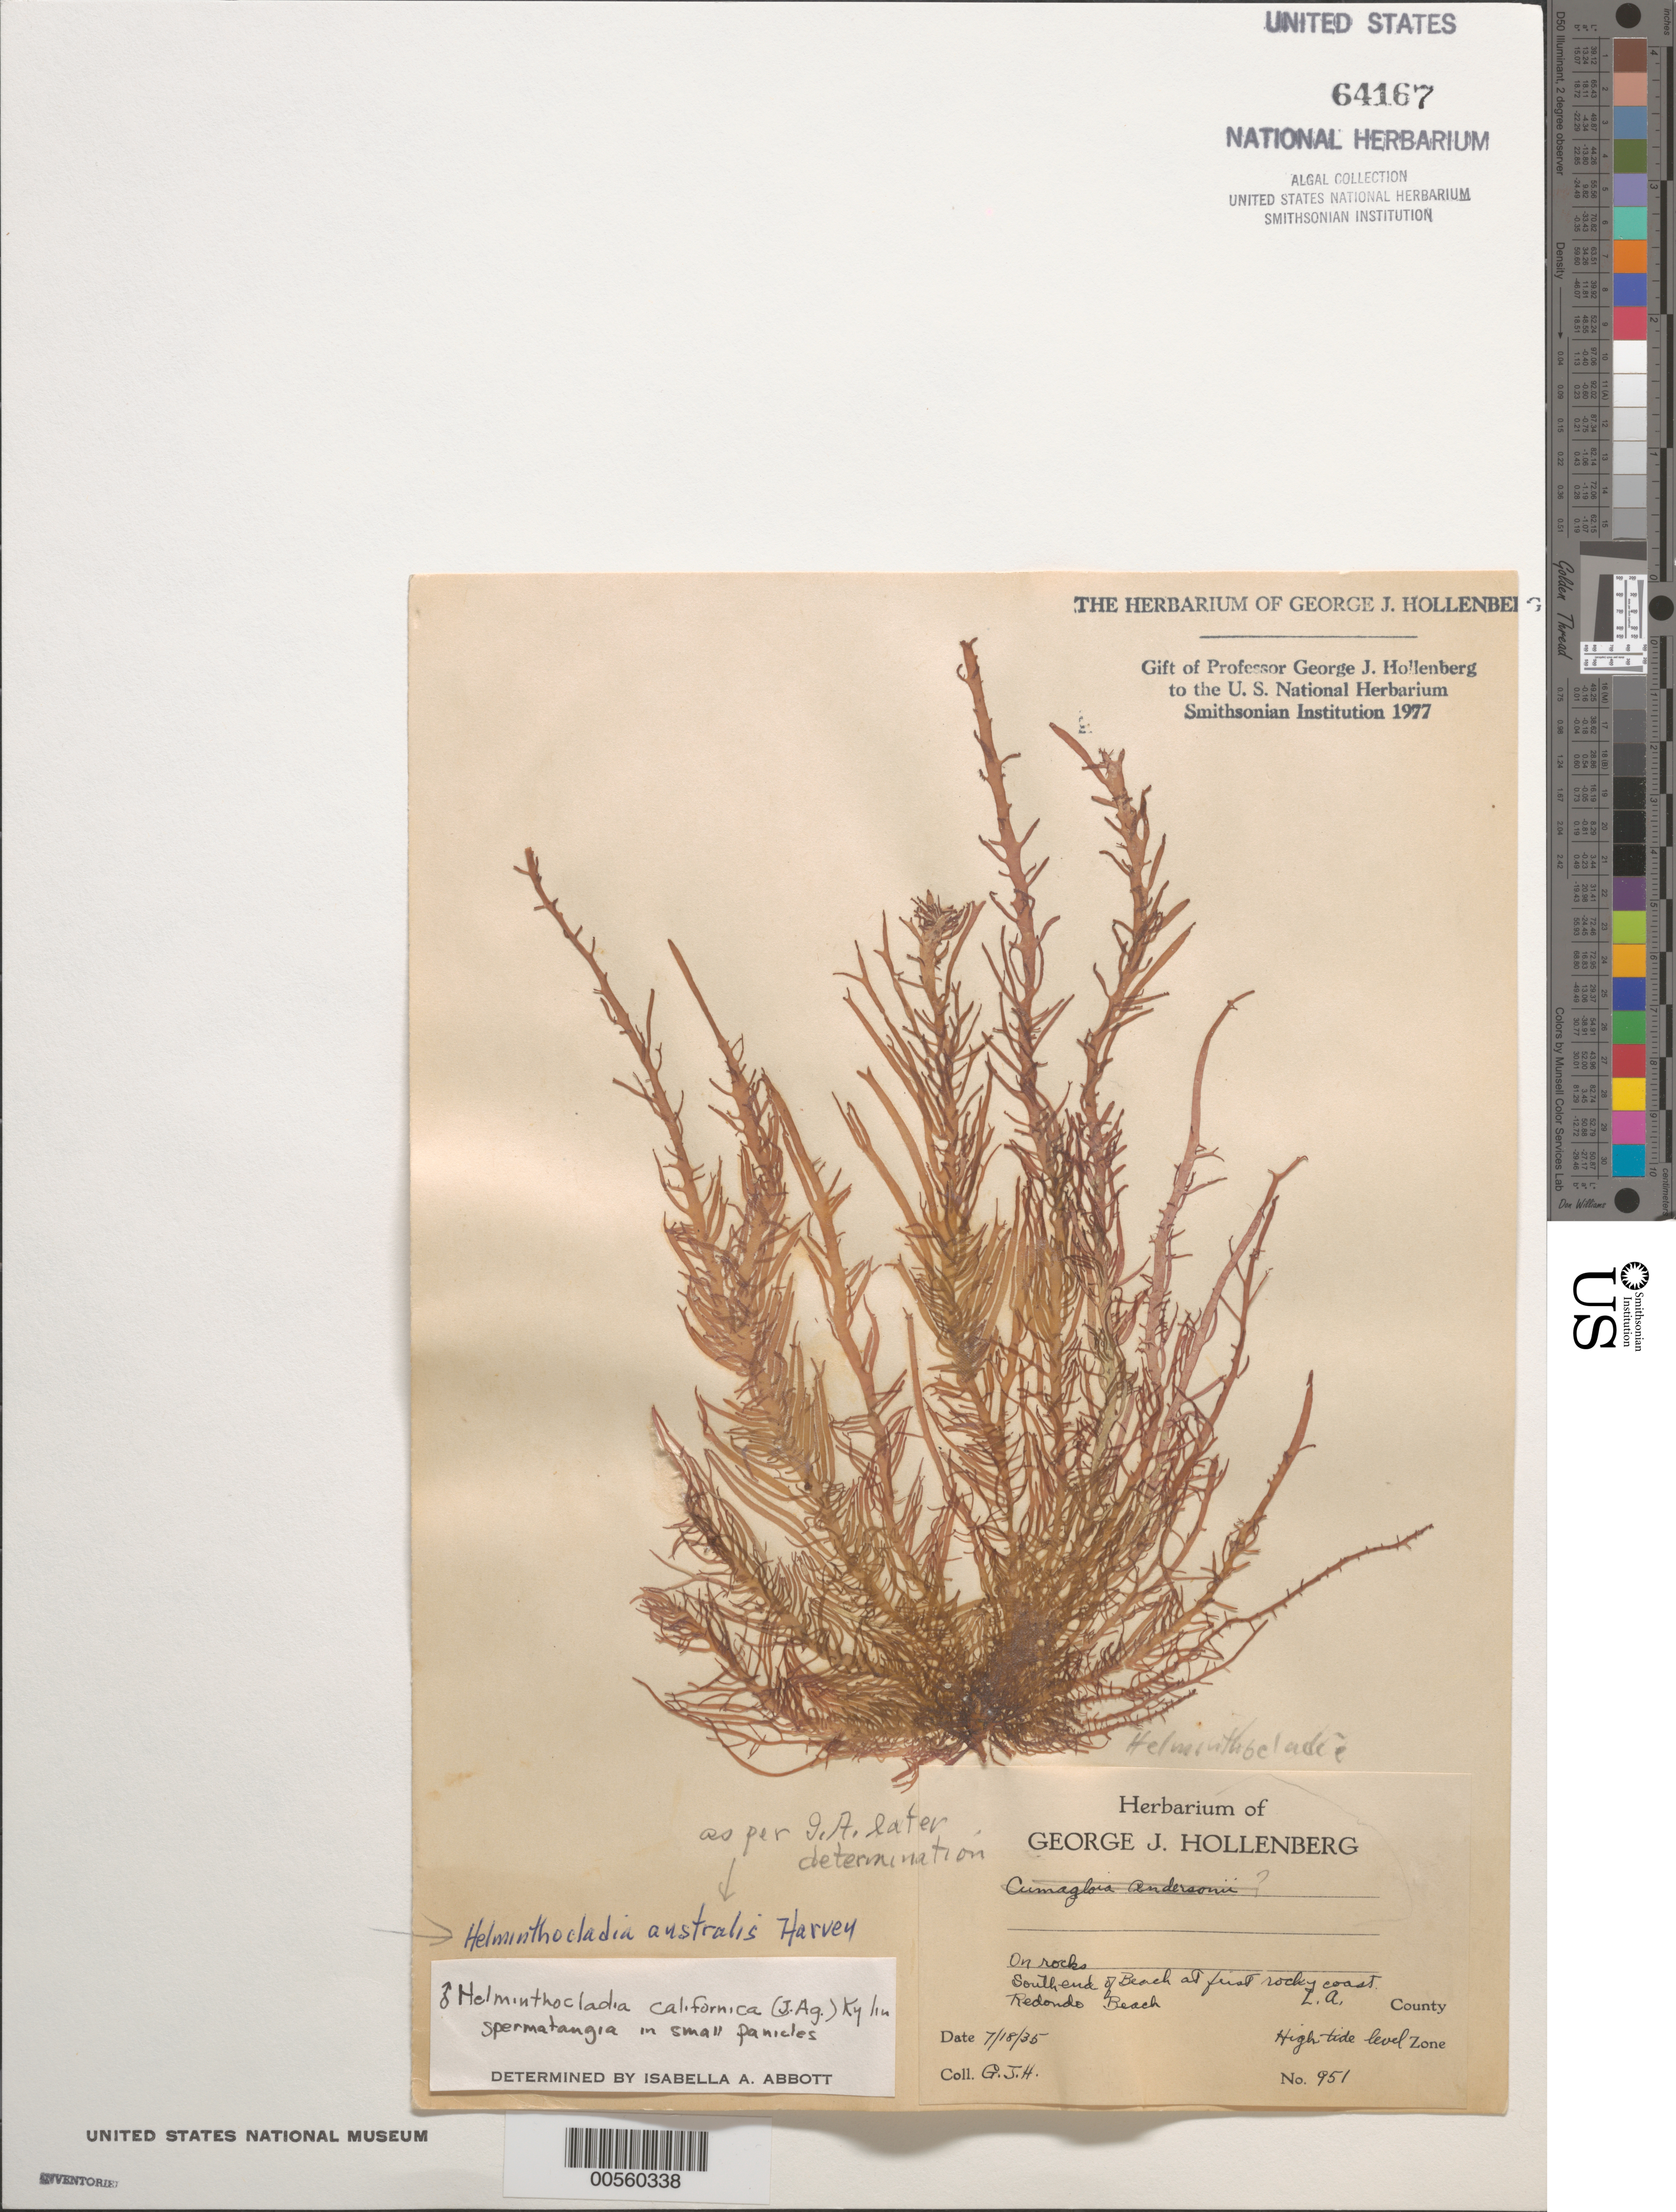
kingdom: Plantae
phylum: Rhodophyta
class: Florideophyceae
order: Nemaliales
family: Liagoraceae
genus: Helminthocladia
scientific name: Helminthocladia australis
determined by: Abbott, Isabella A.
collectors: G. Hollenberg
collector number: GJH 951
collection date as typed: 18 Jul 1935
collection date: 1935-07-18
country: United States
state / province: California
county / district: Los Angeles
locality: First rocky shore, Redondo Beach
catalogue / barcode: US 64167